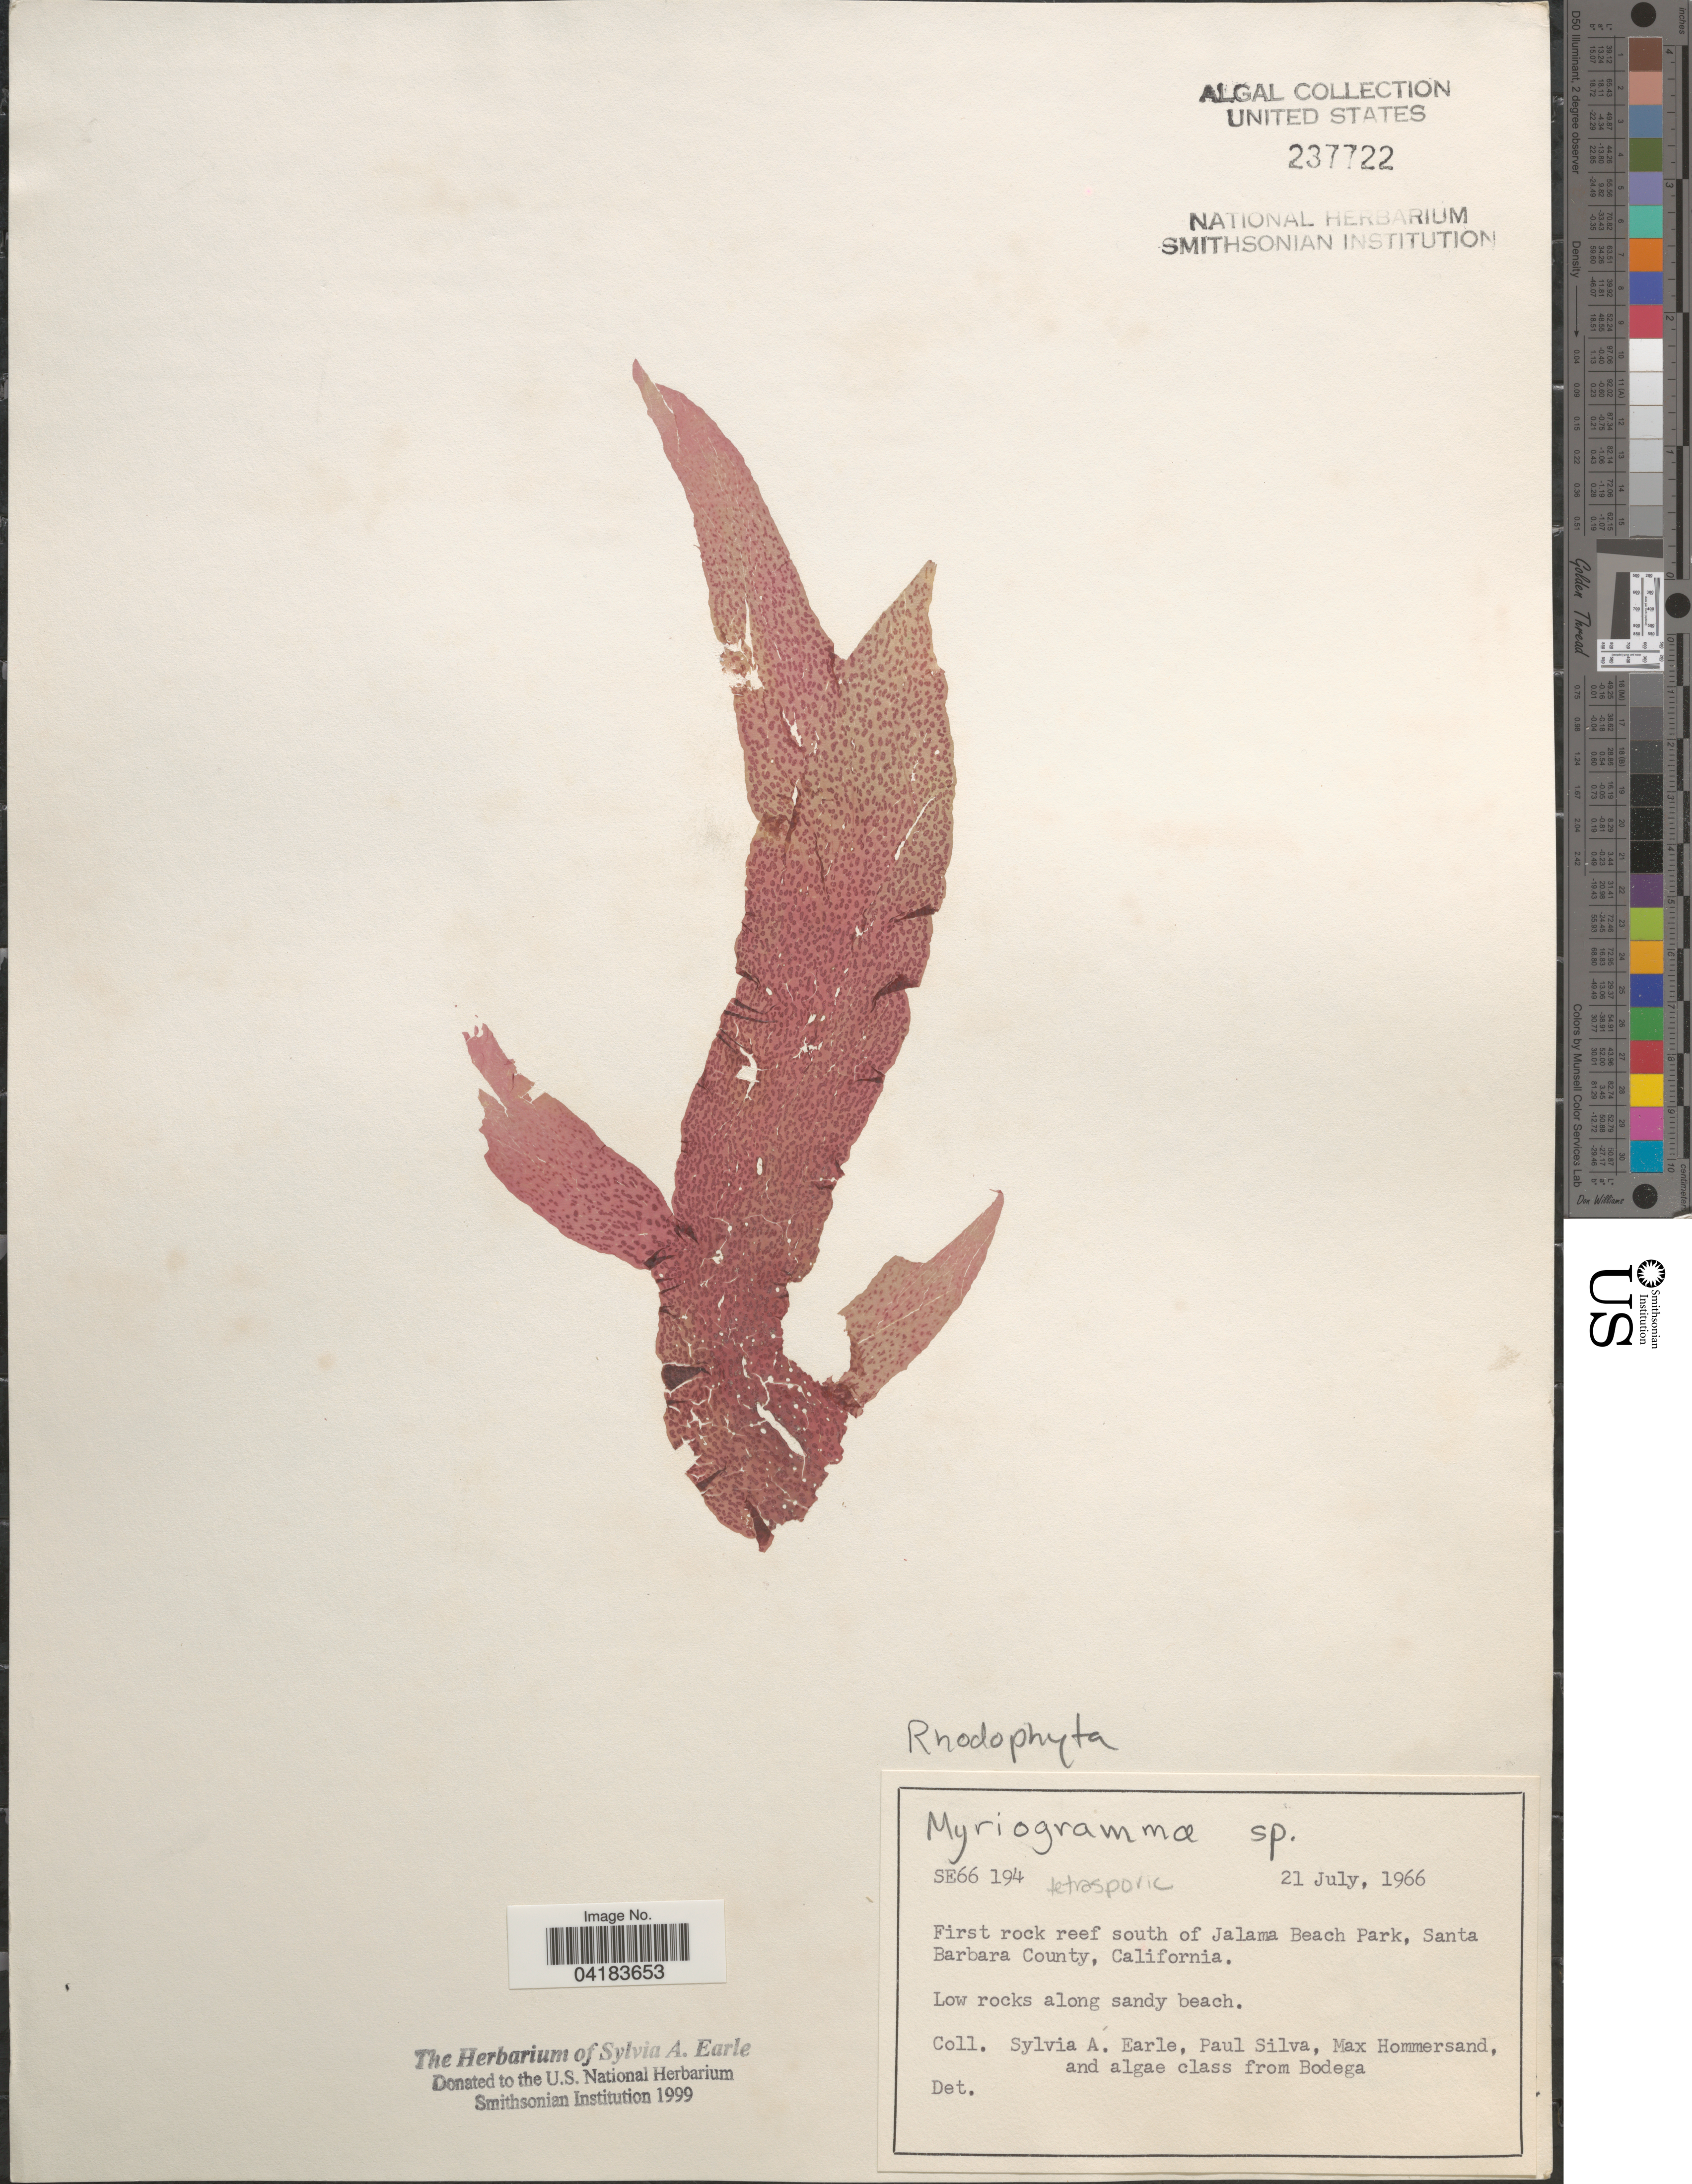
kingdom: Plantae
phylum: Rhodophyta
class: Florideophyceae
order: Ceramiales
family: Delesseriaceae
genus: Myriogramme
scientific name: Myriogramme sp.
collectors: S. A. Earle, P. C. Silva, M. H. Hommersand & Bodega Algae Class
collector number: SE66194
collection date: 1966-07-21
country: United States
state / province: California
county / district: Santa Barbara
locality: First rock reef south of Jalama Beach Park, Santa Barbara County.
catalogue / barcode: US 237722